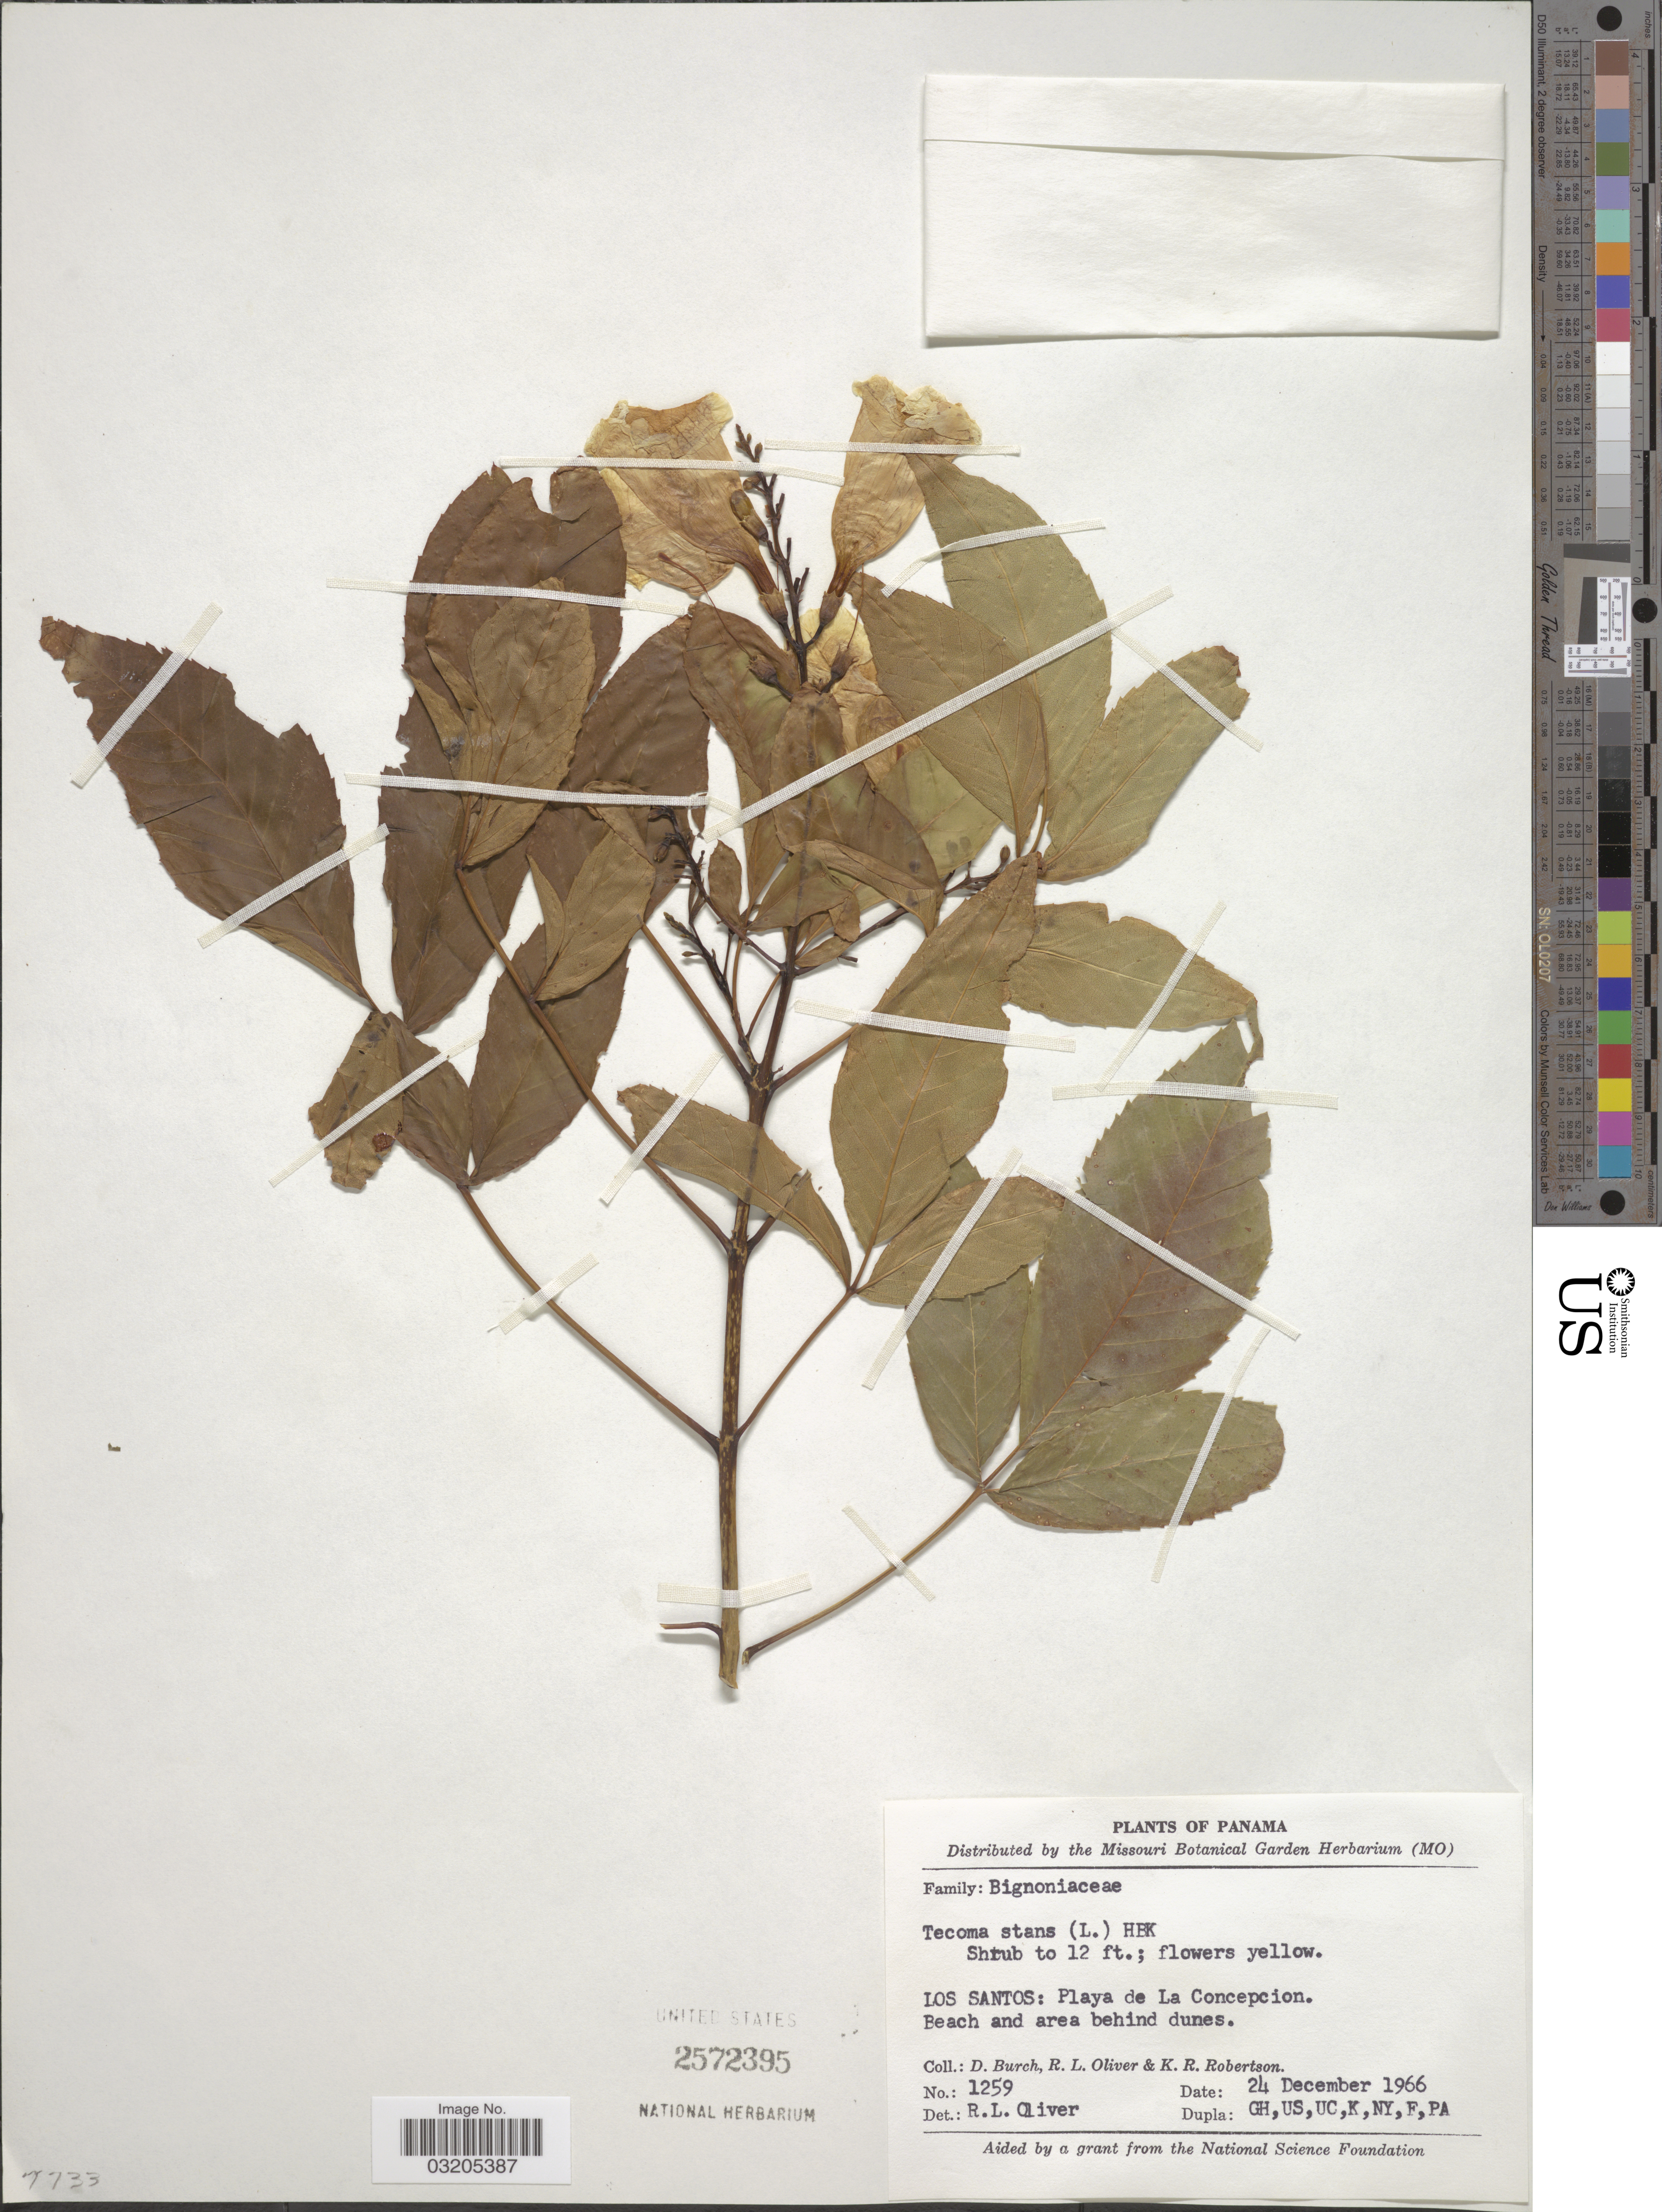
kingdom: Plantae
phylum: Tracheophyta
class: Magnoliopsida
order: Lamiales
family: Bignoniaceae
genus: Tecoma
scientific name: Tecoma stans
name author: (L.) Juss. ex Kunth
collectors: D. Burch, R. Oliver & K. Robertson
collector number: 1259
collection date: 1966-12-24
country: Panama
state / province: Los Santos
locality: Playa de La Concepcion.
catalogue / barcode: US 2572395